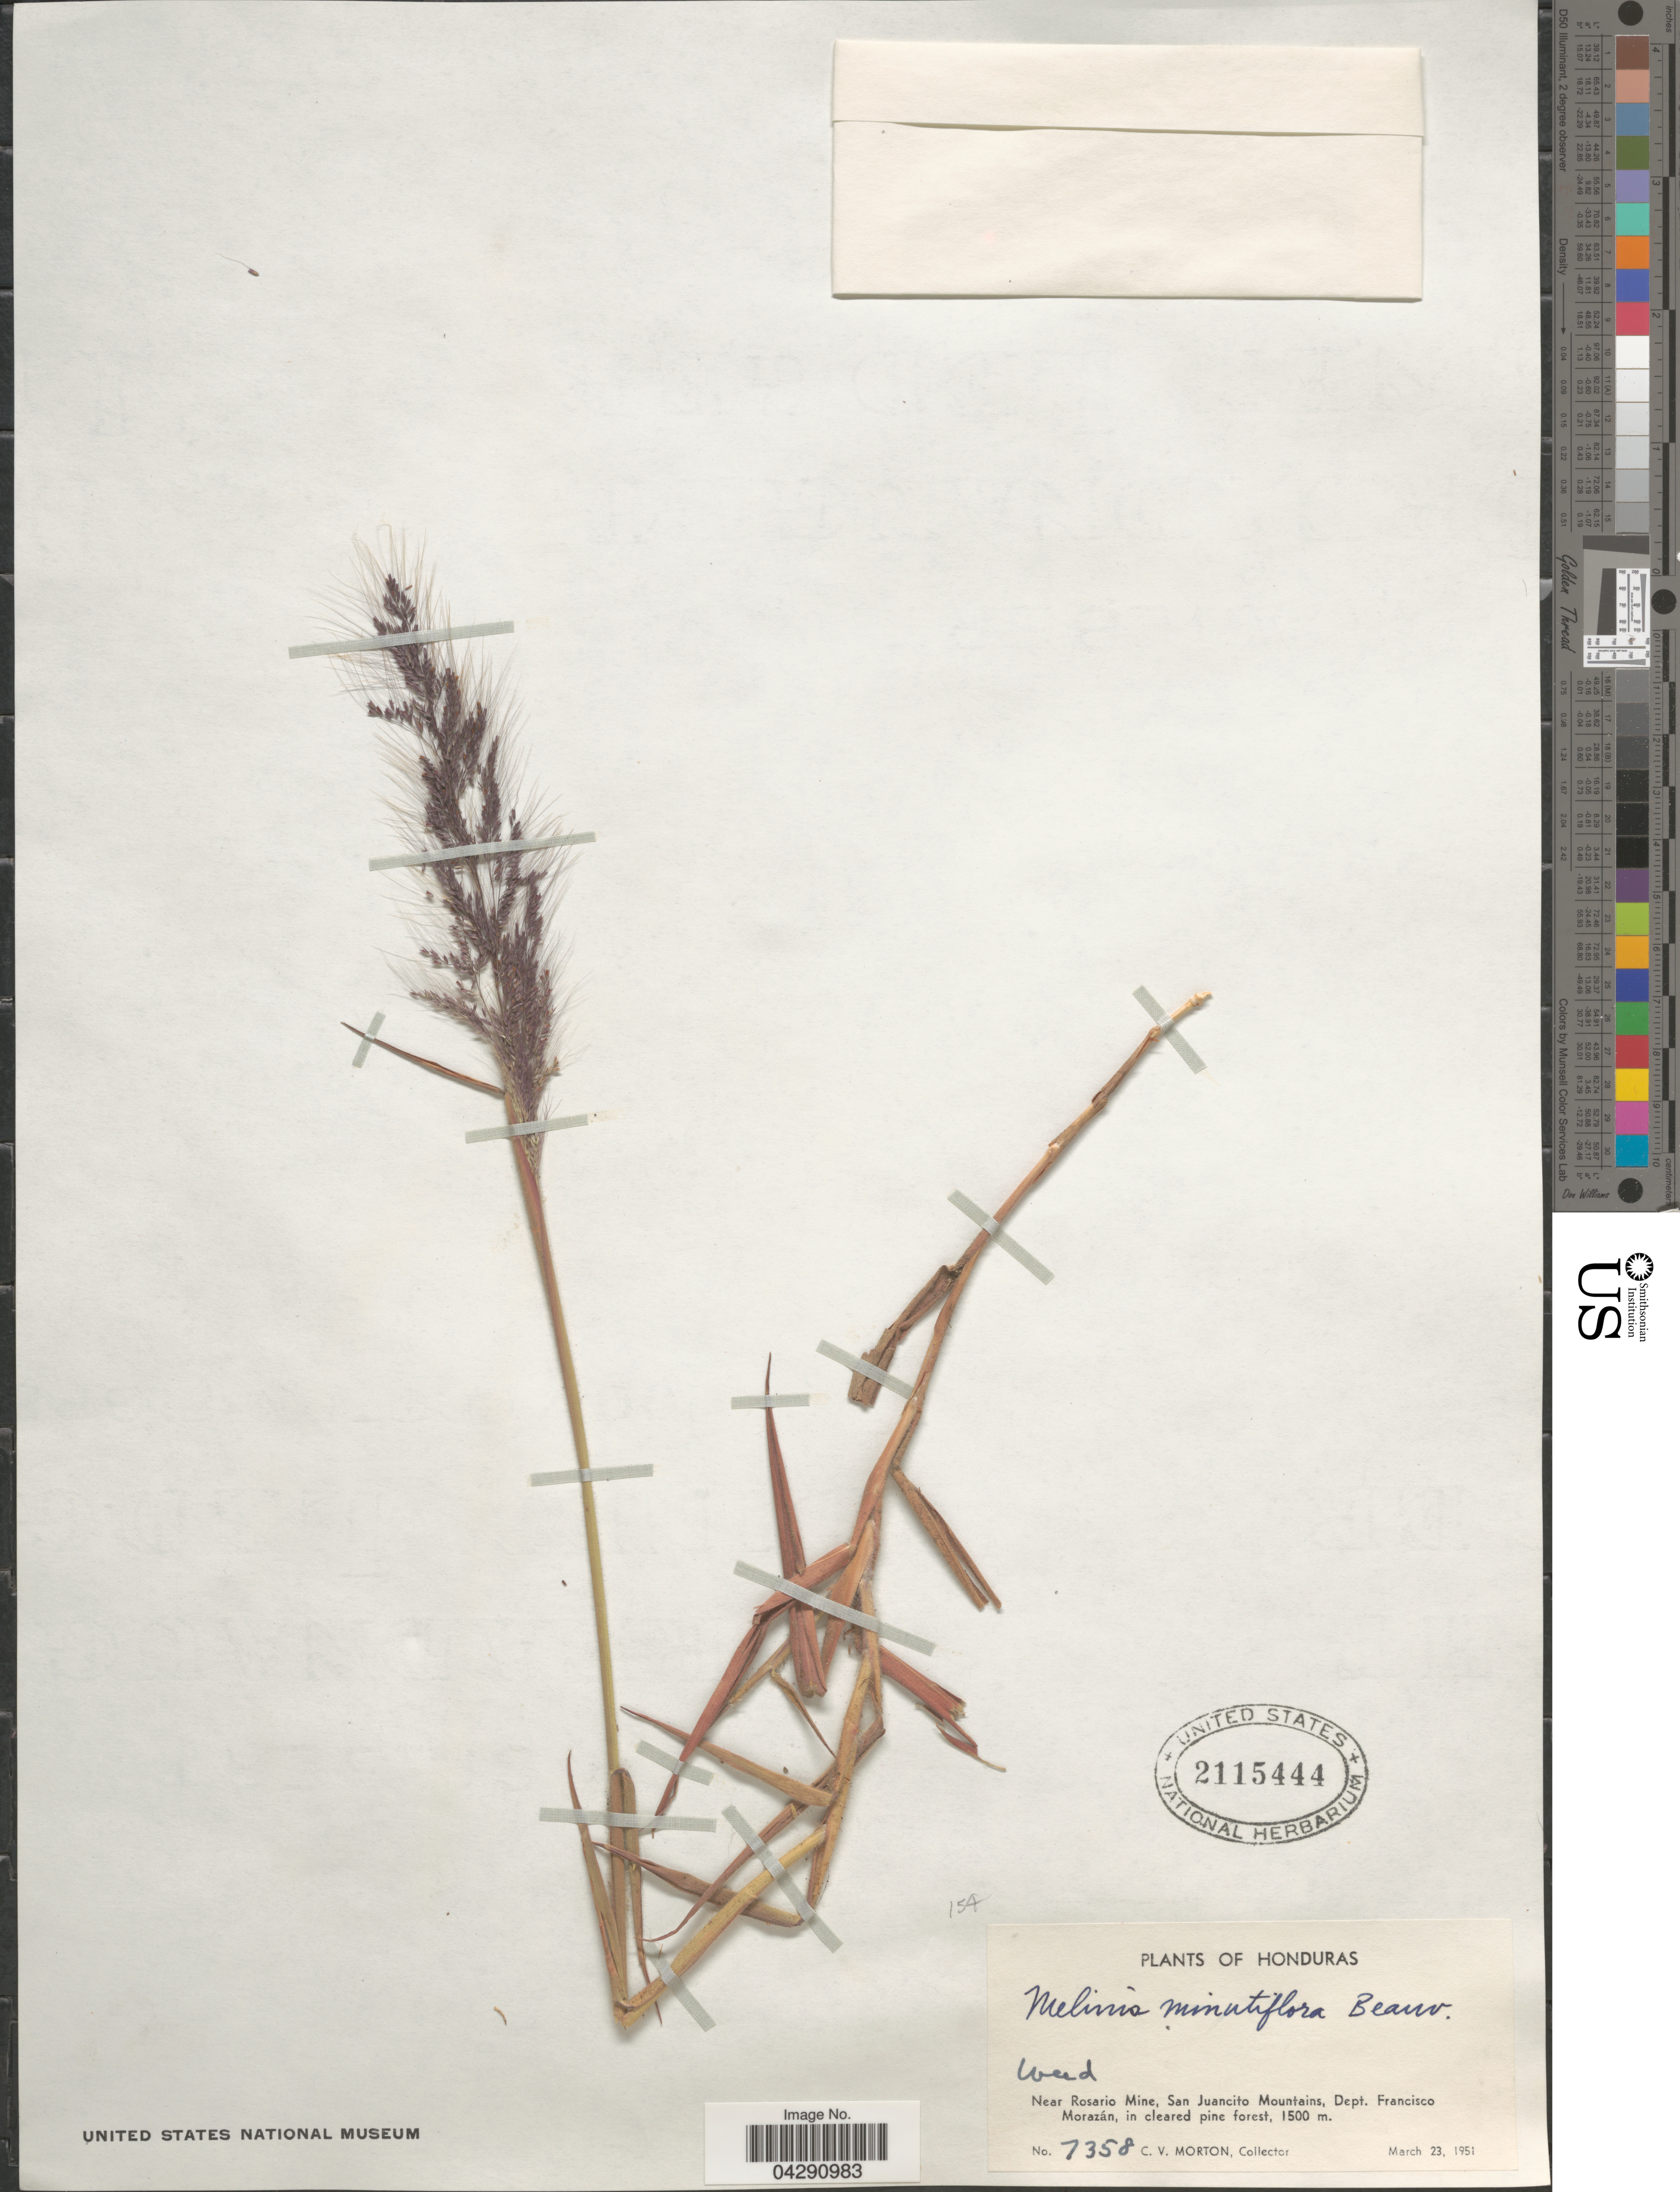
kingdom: Plantae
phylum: Tracheophyta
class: Liliopsida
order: Poales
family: Poaceae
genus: Melinis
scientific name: Melinis minutiflora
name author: P. Beauv.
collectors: C. V. Morton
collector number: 7358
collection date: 1951-03-23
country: Honduras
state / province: Fco. Morazán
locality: Near Rosario Mine, San Juancito Mountains, Dept. Francisco Morazán.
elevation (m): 1500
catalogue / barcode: US 2115444